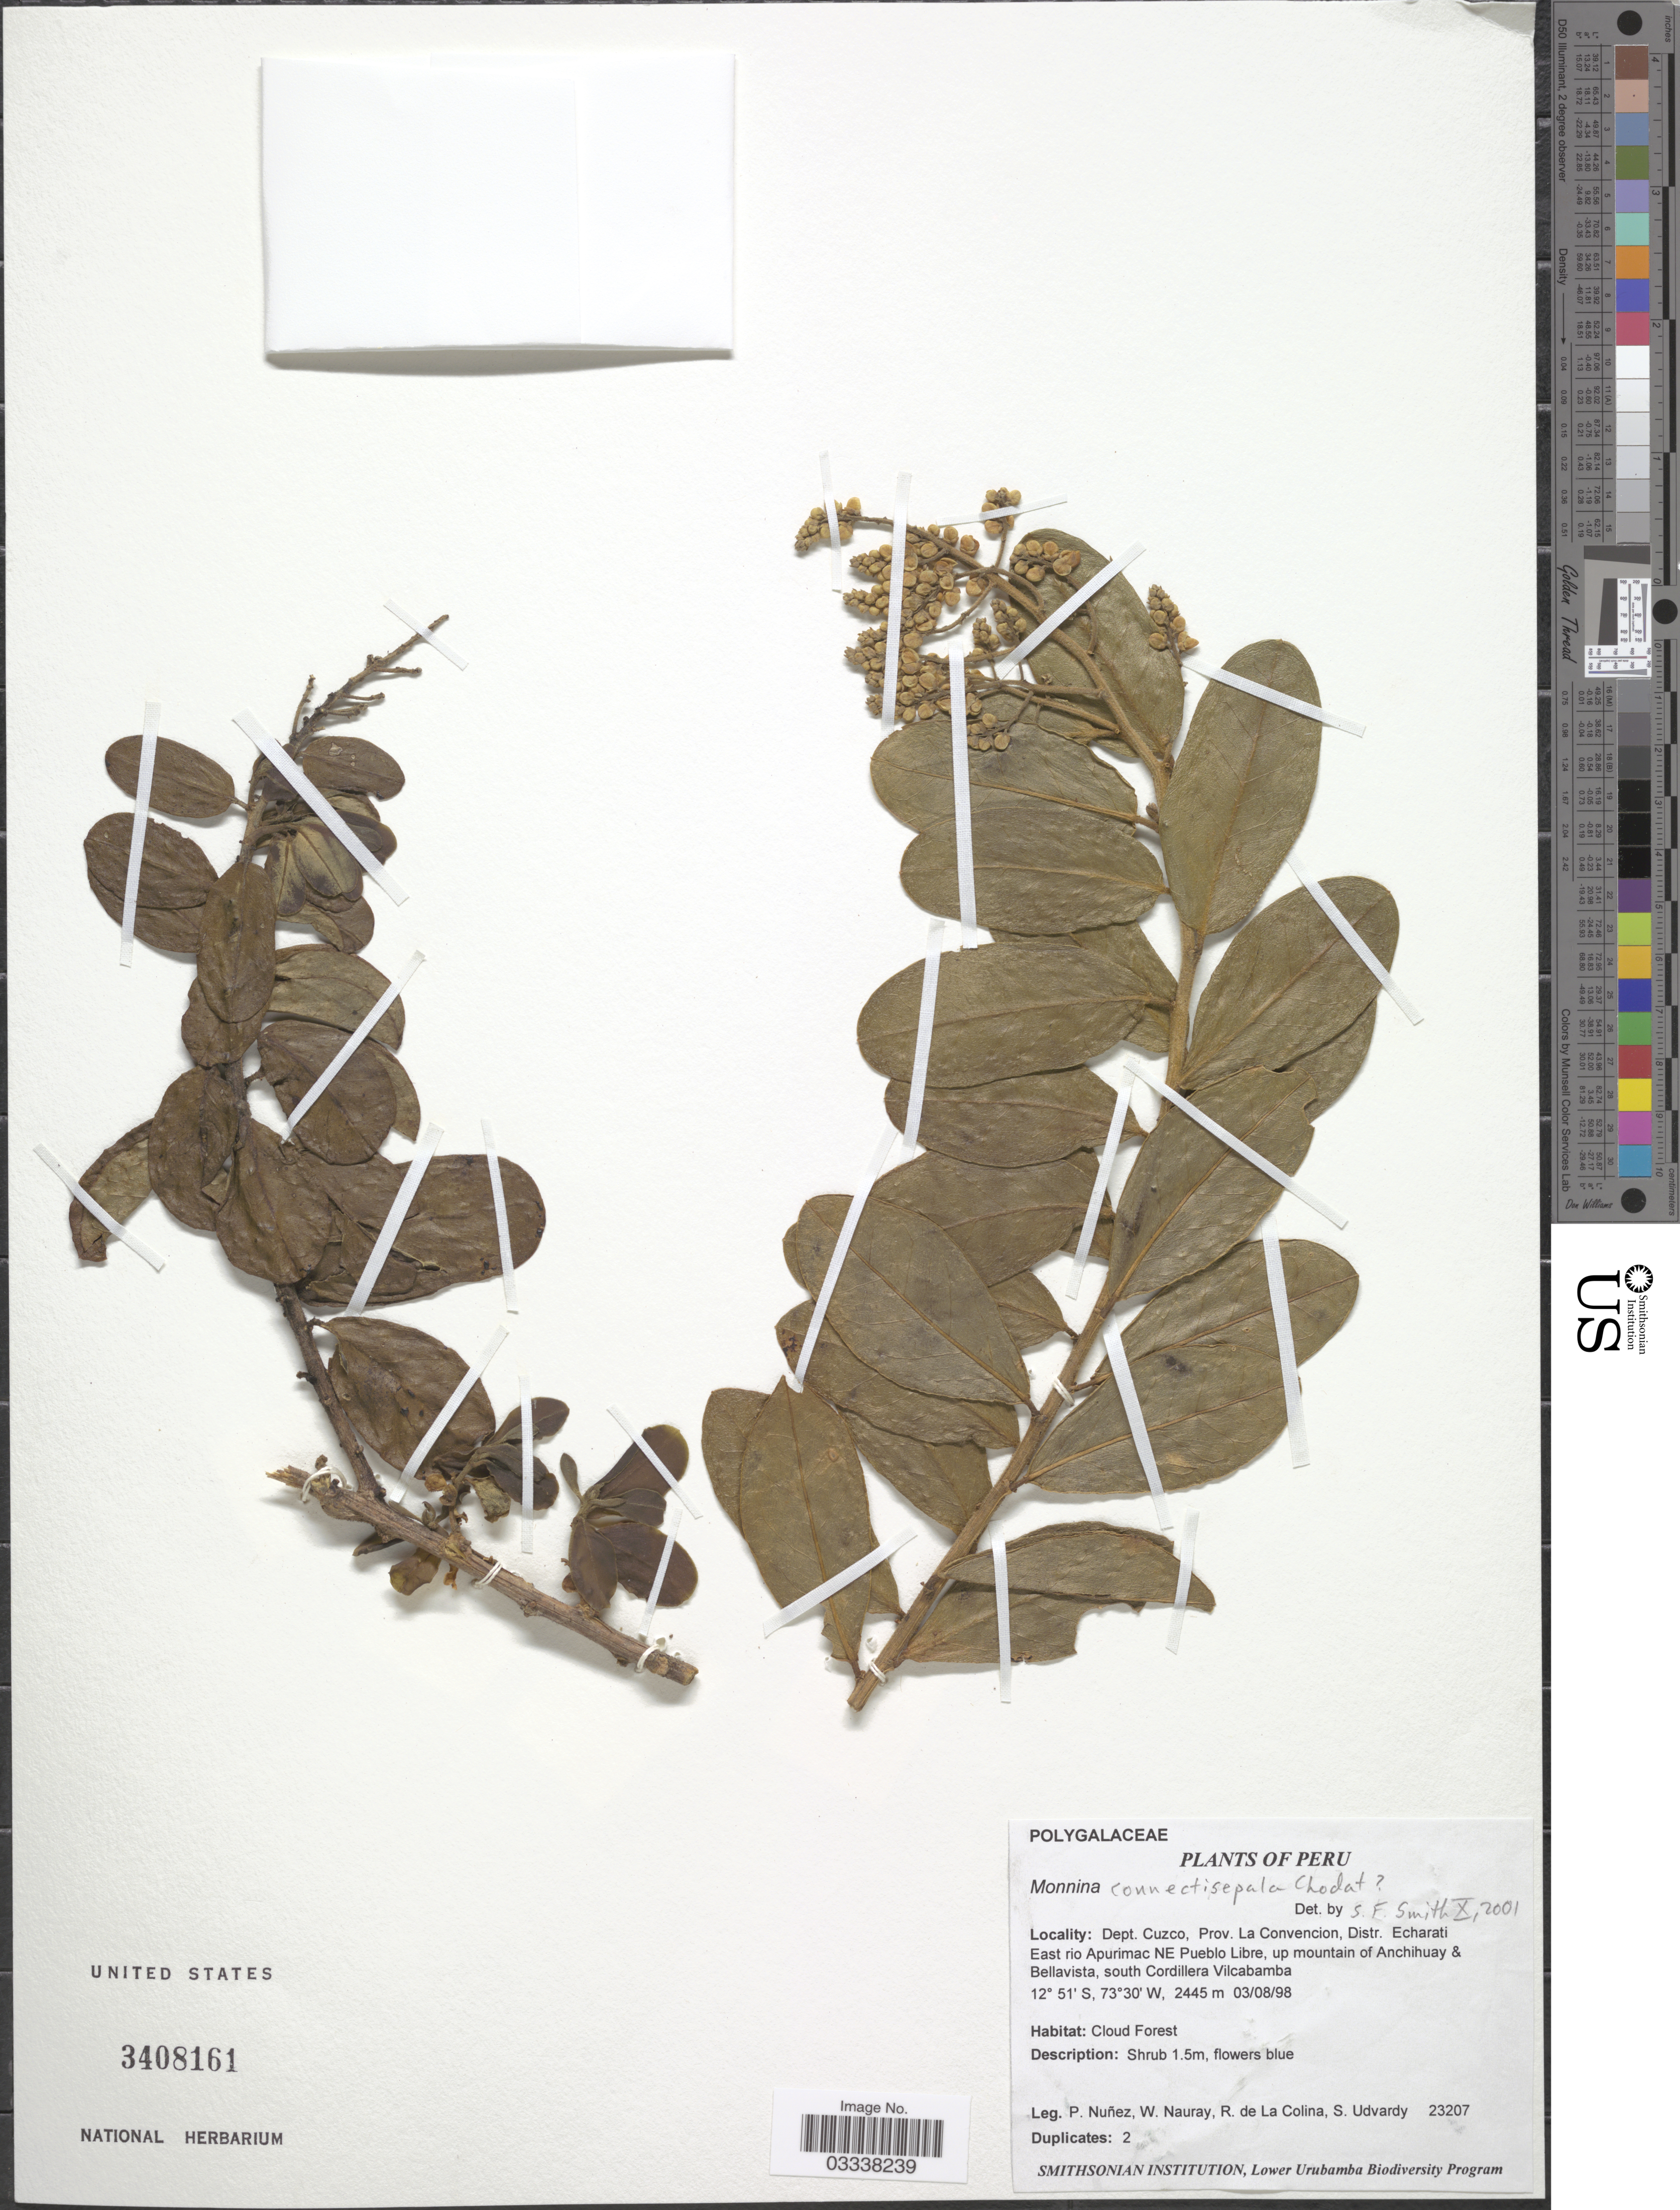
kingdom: Plantae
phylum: Tracheophyta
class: Magnoliopsida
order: Fabales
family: Polygalaceae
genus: Monnina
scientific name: Monnina connectisepala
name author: Chodat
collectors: P. Nuñez V., W. Nauray, R. de La Colina & S. Udvardy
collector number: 23207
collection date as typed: Transcribed d/m/y: 3/8/98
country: Peru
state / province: Cusco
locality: Dept. Cuzco, Prov. La Convencion, Distr. Echarati East rio Apurimac NE Pueblo Libre, up mountain of Anchihuay & Bellavista, south Cordillera Vilcabamba.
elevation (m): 2445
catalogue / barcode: US 3408161